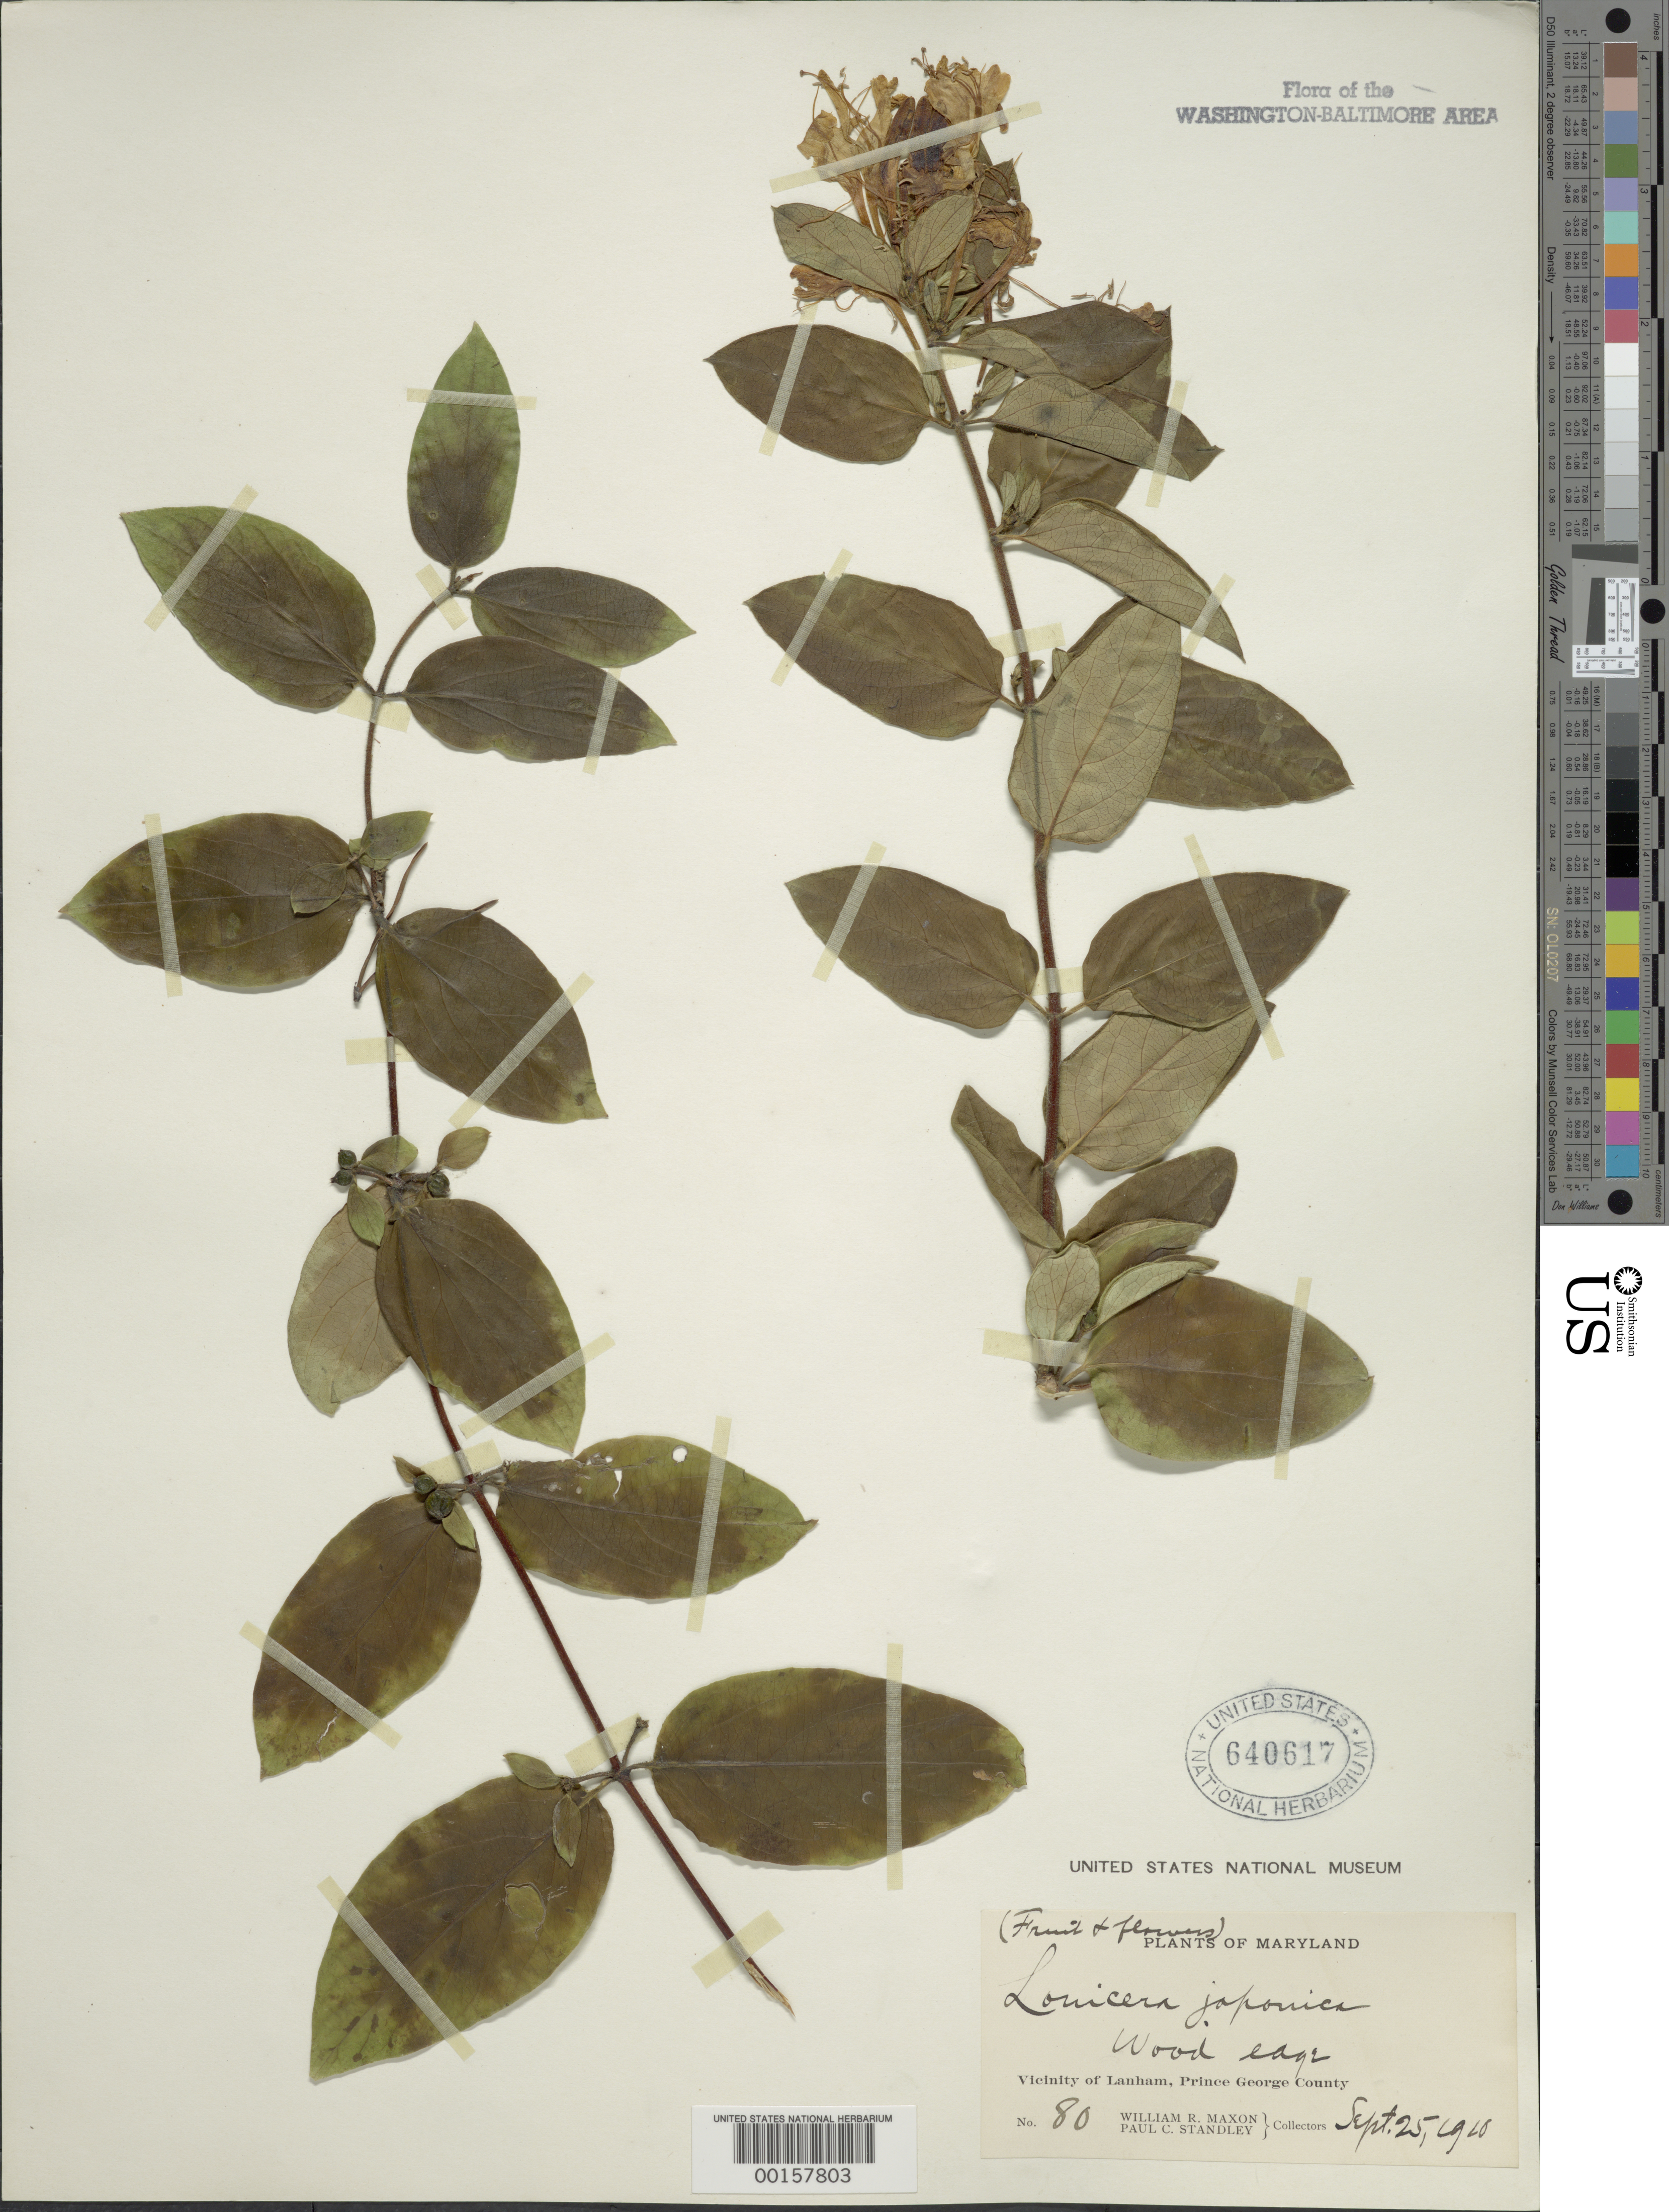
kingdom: Plantae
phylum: Tracheophyta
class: Magnoliopsida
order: Dipsacales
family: Caprifoliaceae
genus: Lonicera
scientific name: Lonicera japonica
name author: Thunb.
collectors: W. R. Maxon & P. C. Standley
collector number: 80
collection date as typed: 25 Sep 1910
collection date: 1910-09-25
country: United States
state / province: Maryland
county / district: Prince George's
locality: Lanham vicinity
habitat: Wood edge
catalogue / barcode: US 640617